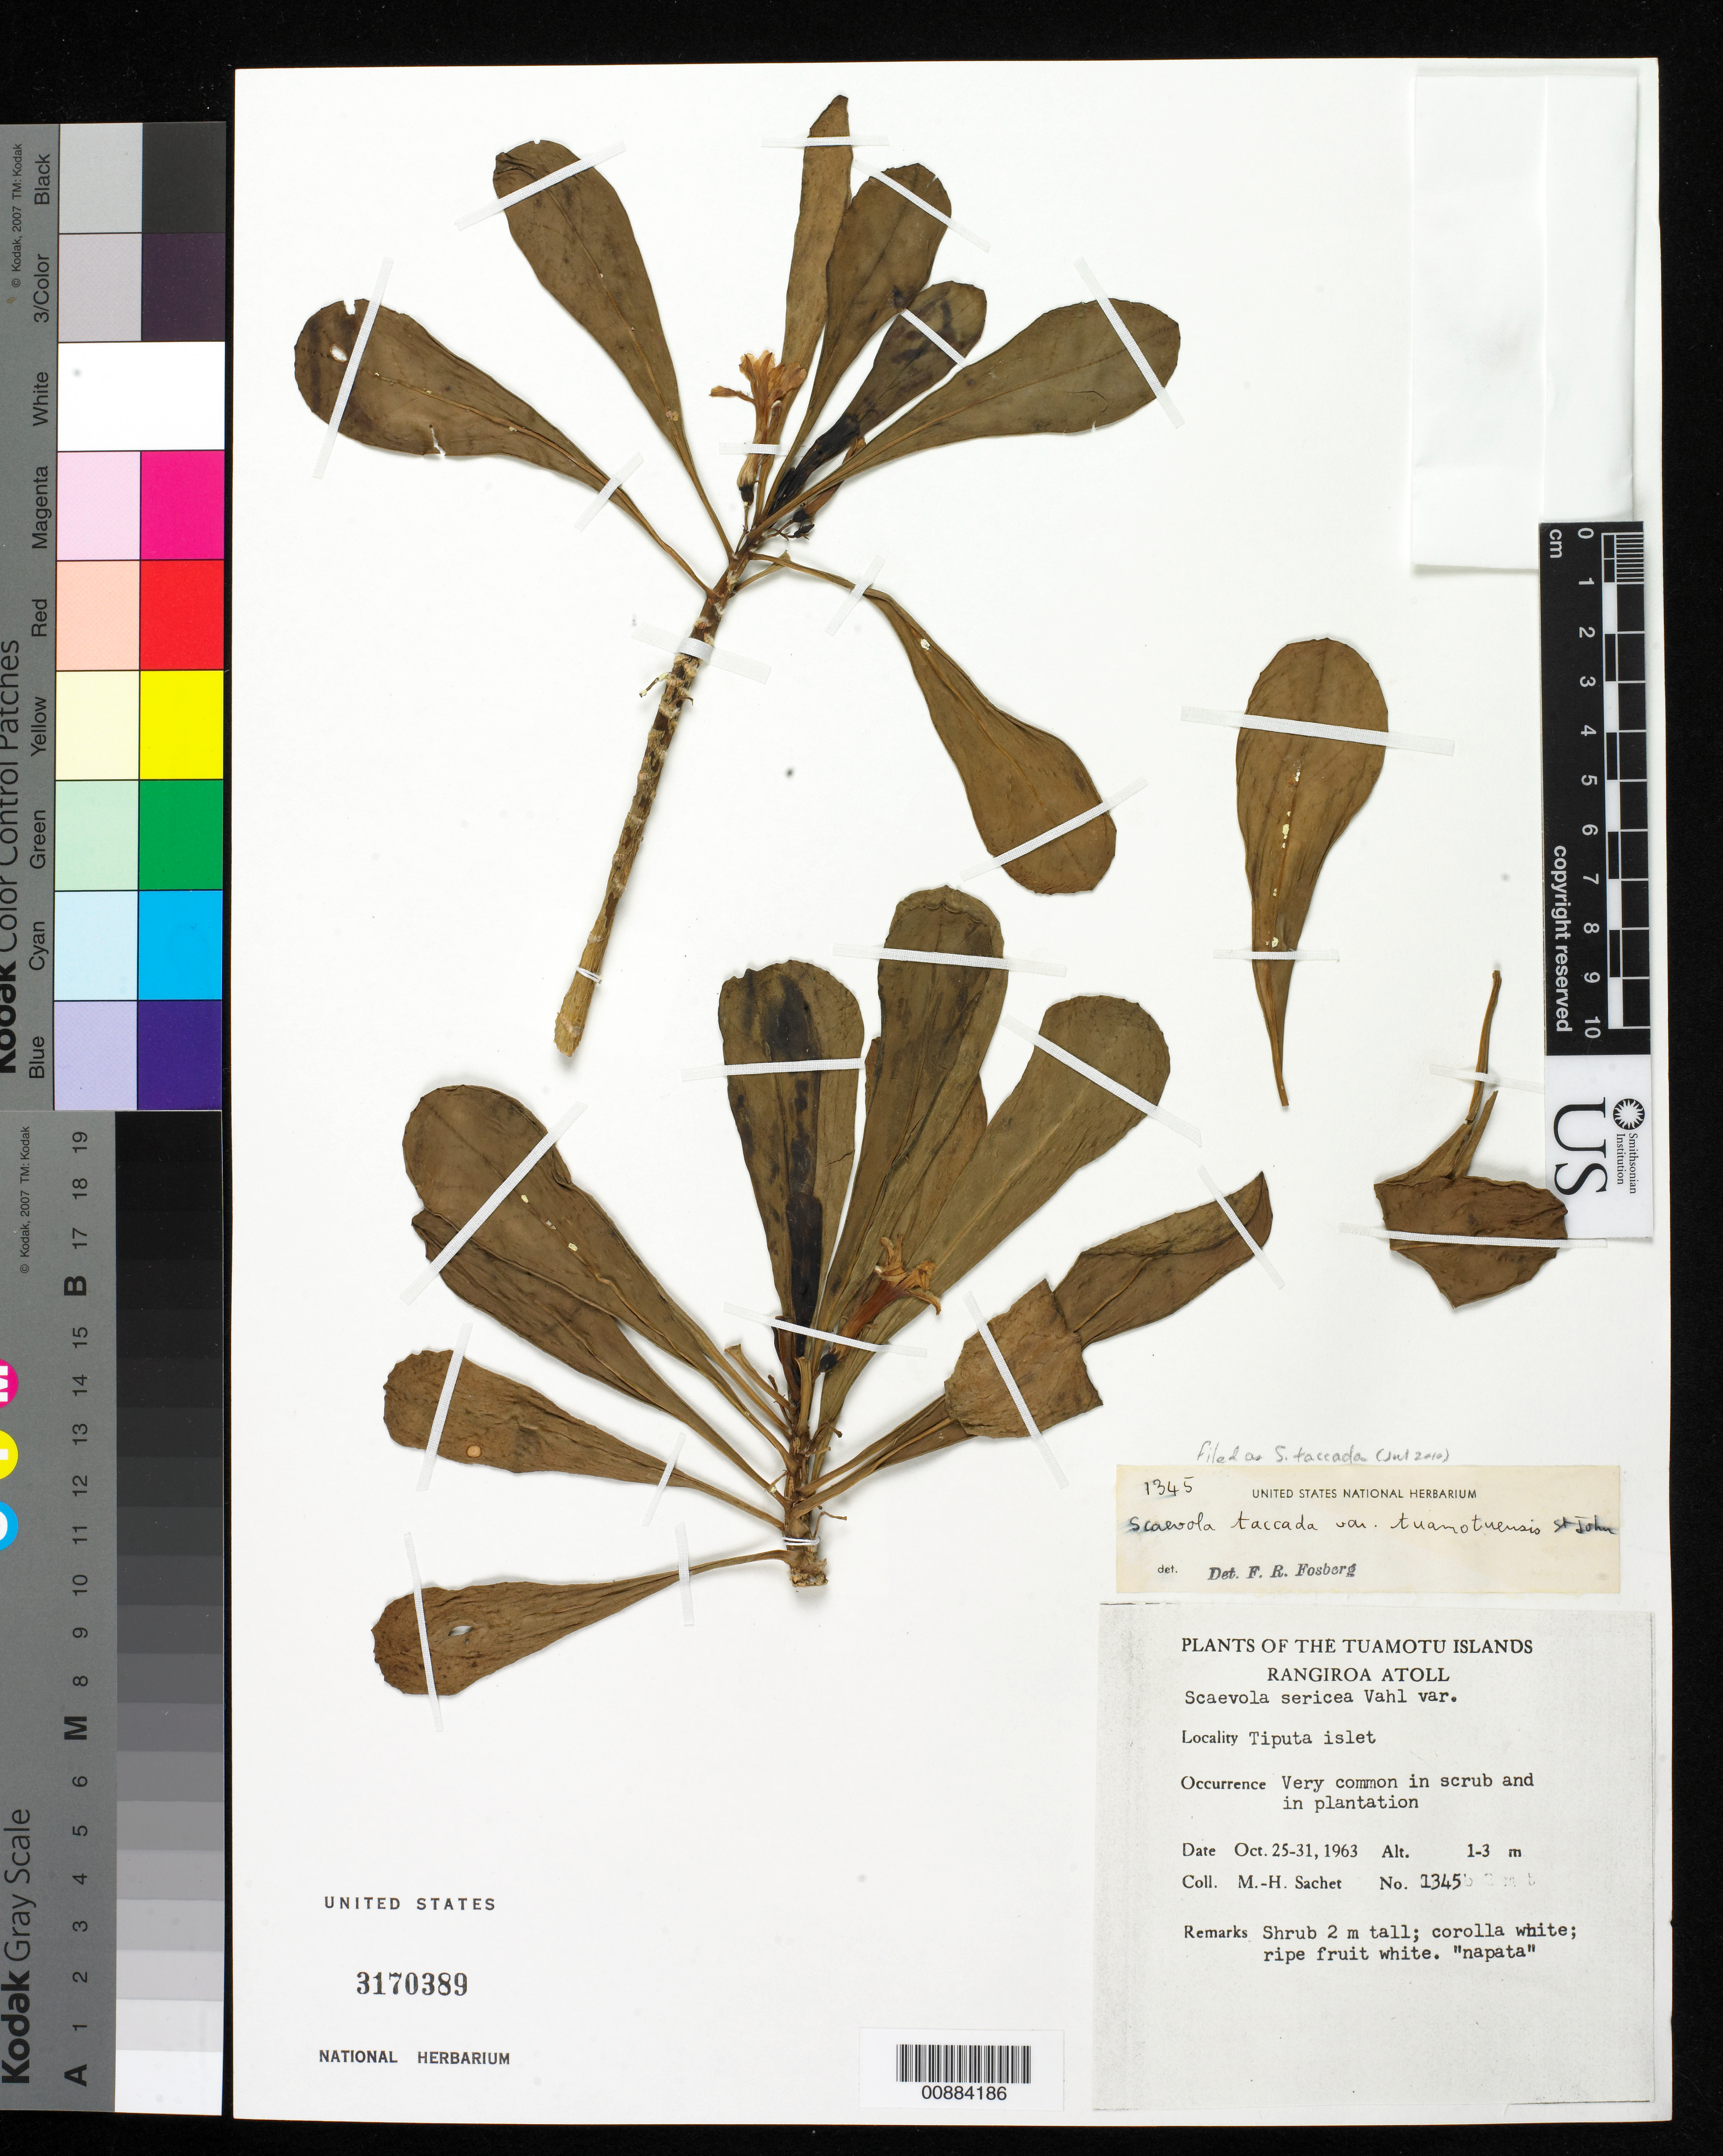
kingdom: Plantae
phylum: Tracheophyta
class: Magnoliopsida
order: Asterales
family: Goodeniaceae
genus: Scaevola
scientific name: Scaevola taccada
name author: (Gaertn.) Roxb.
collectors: M.-H. Sachet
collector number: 1345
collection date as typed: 25 Oct 1963 to 31 Oct 1963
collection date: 1963-10-25/1963-10-31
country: French Polynesia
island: Rangiroa Atoll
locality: Rangioa Atoll, Tiputa Islet, Tiputa village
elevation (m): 1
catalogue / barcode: US 3170389